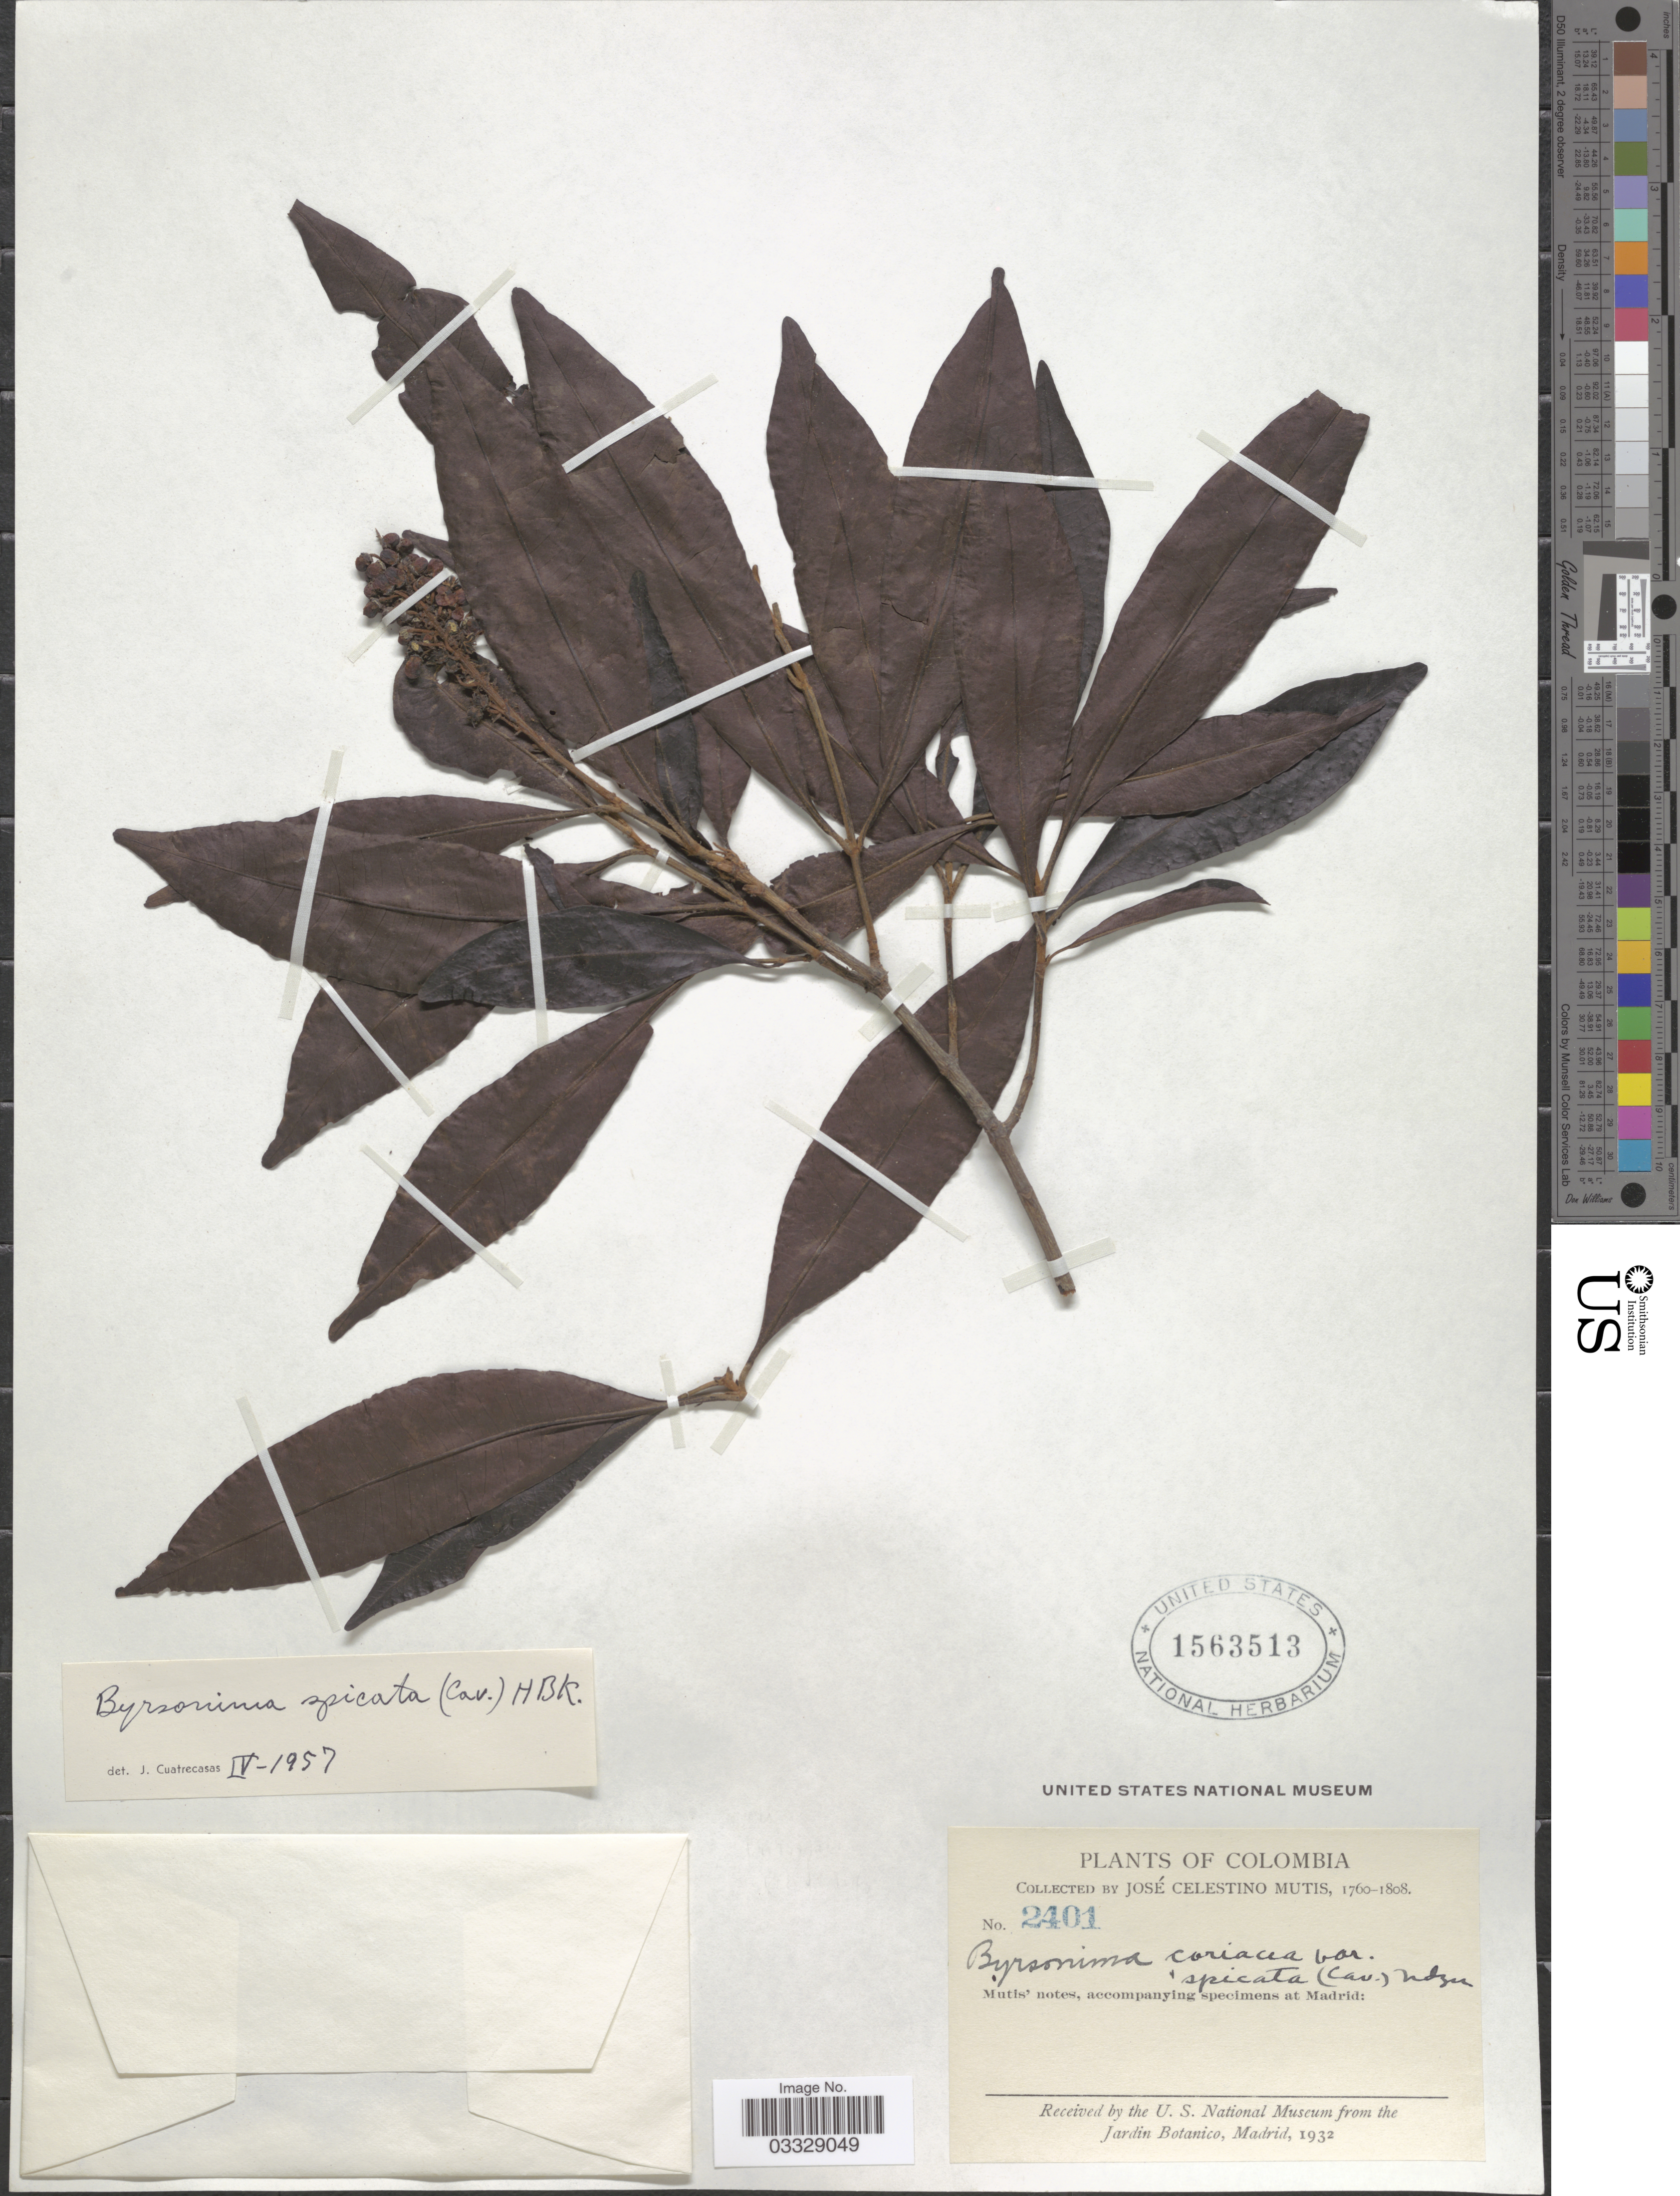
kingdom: Plantae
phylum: Tracheophyta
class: Magnoliopsida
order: Malpighiales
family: Malpighiaceae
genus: Byrsonima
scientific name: Byrsonima spicata (Cav.) DC.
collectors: J. C. B. Mutis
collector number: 2401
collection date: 1760/1808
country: Colombia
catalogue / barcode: US 1563513